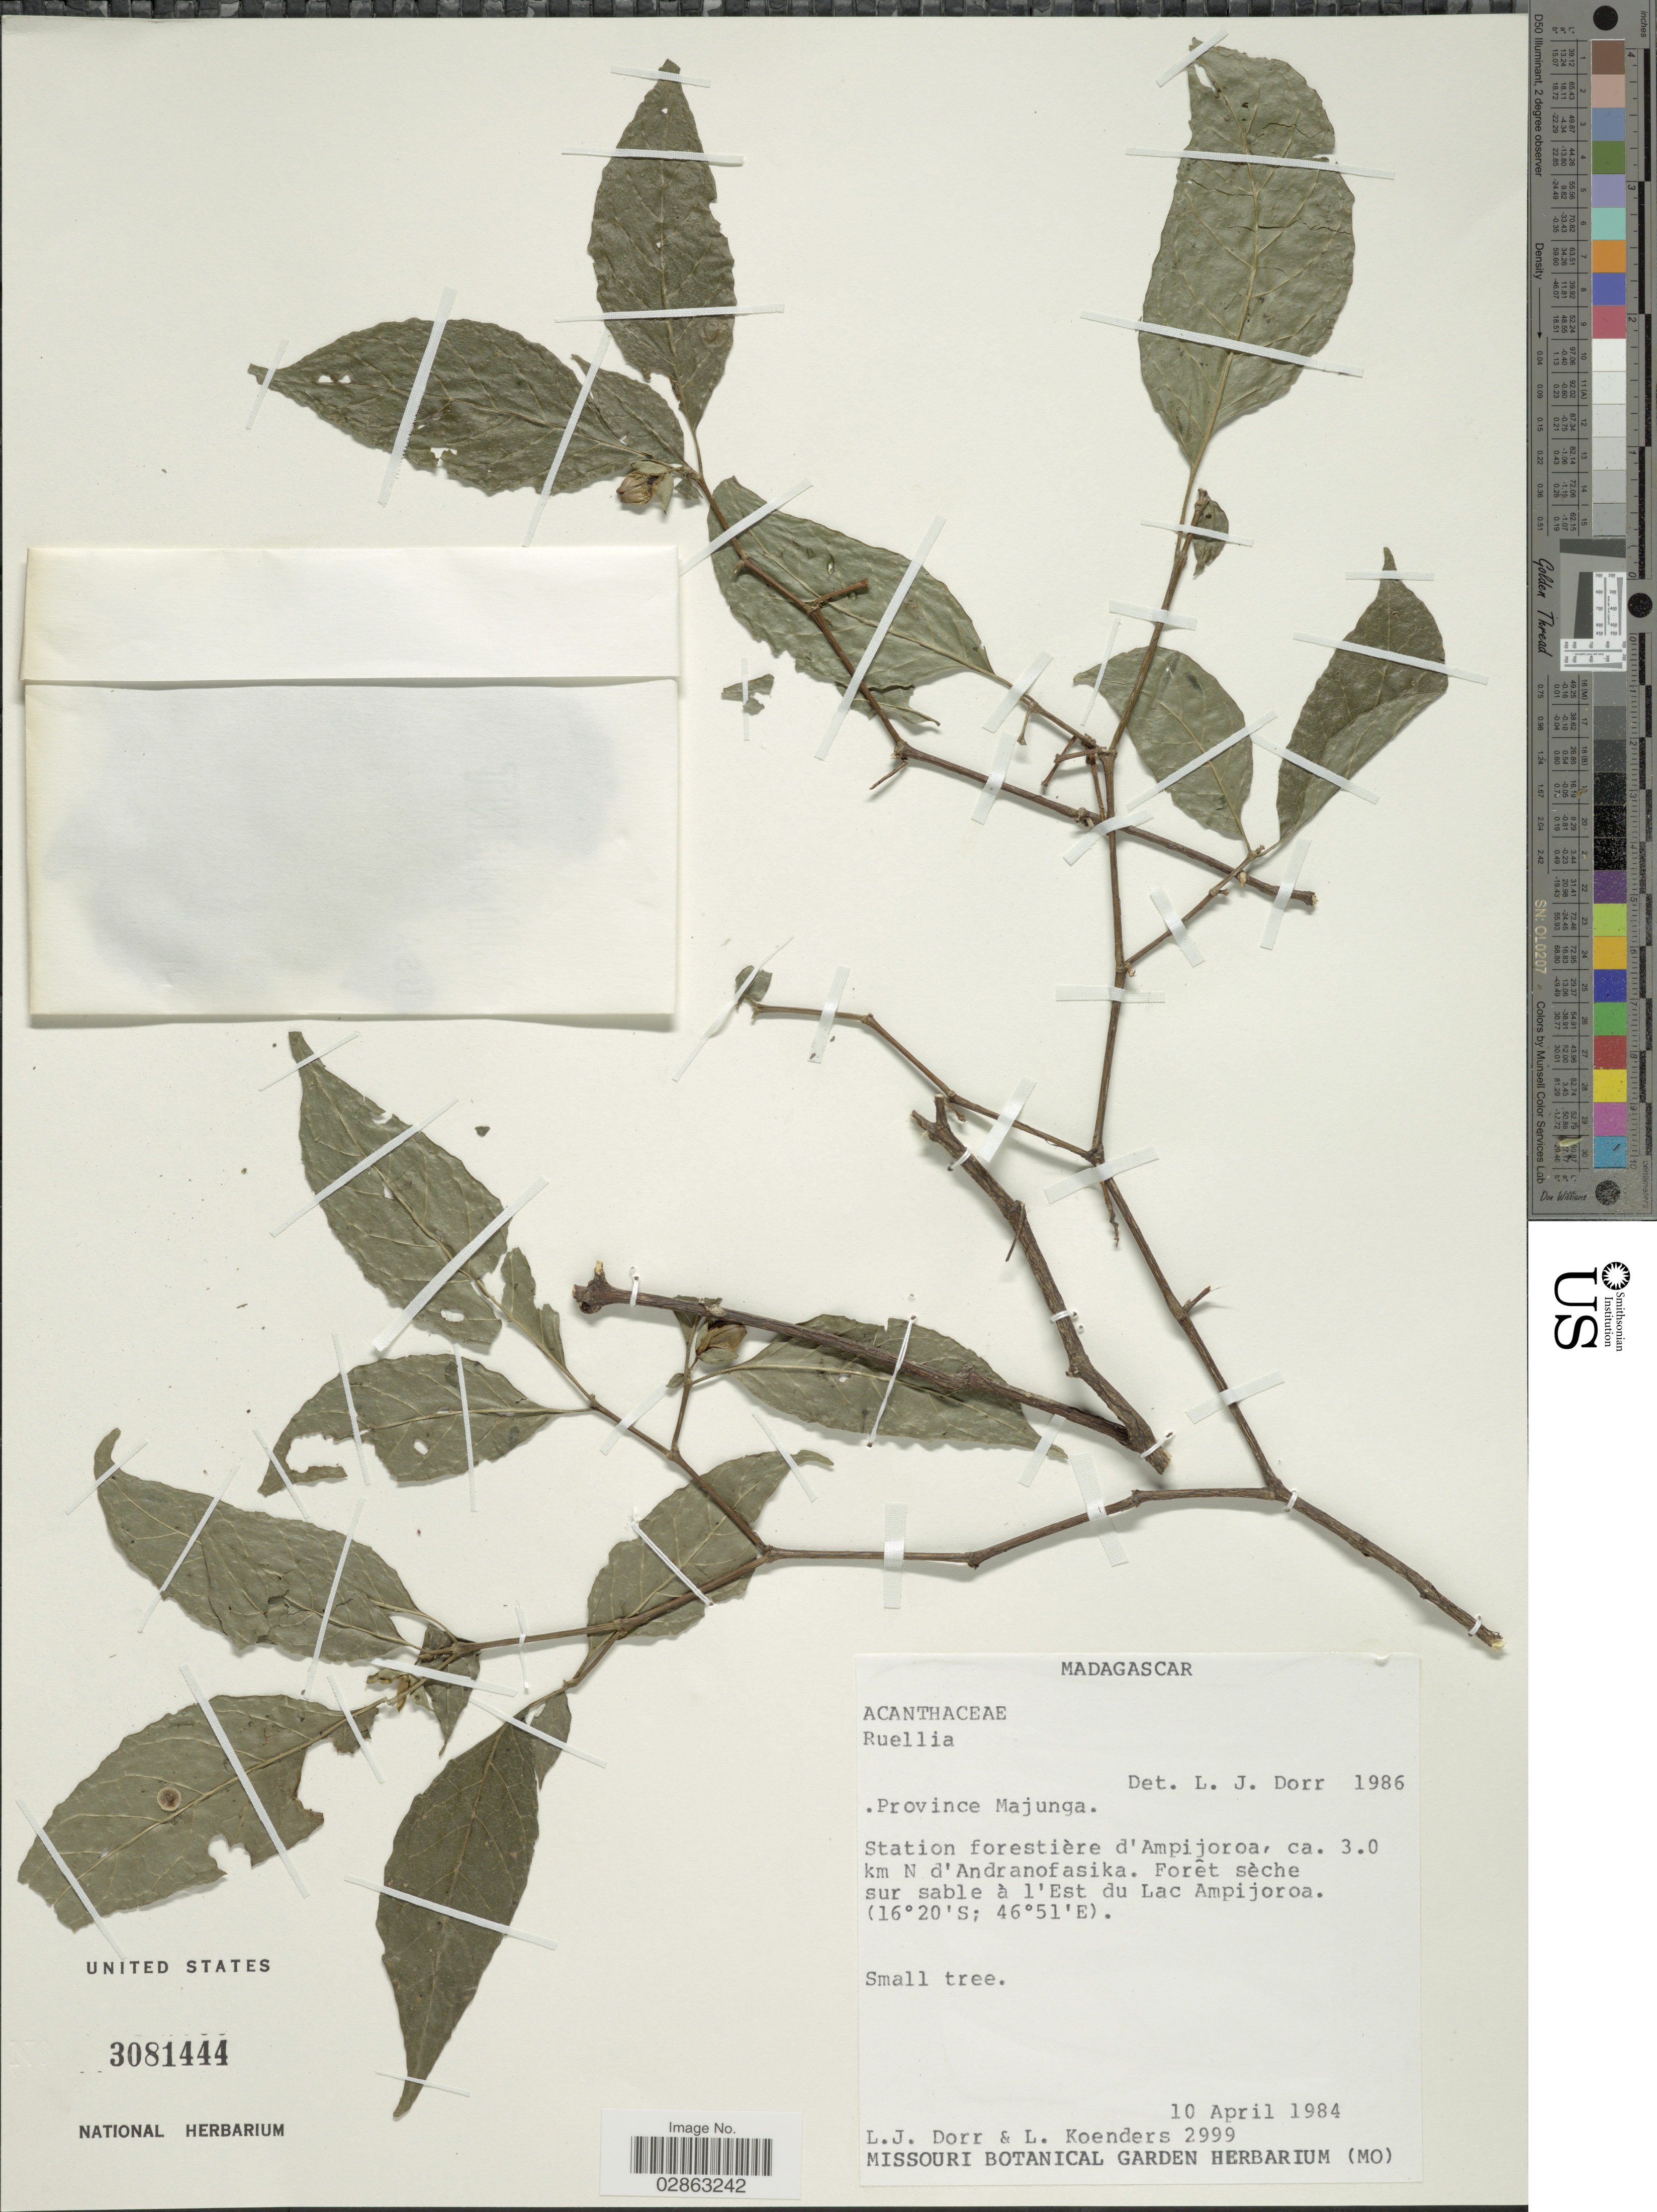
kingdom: Plantae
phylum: Tracheophyta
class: Magnoliopsida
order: Lamiales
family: Acanthaceae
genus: Ruellia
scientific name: Ruellia sp.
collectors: L. J. Dorr & L. Koenders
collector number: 2999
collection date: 1984-04-10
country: Madagascar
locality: Province Majunga. Station forestière d'Ampijoroa, 3.0 km N d'Andranofasika. Forêt sèche sur sable à l'Est du Lac Ampijoroa.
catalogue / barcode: US 3081444